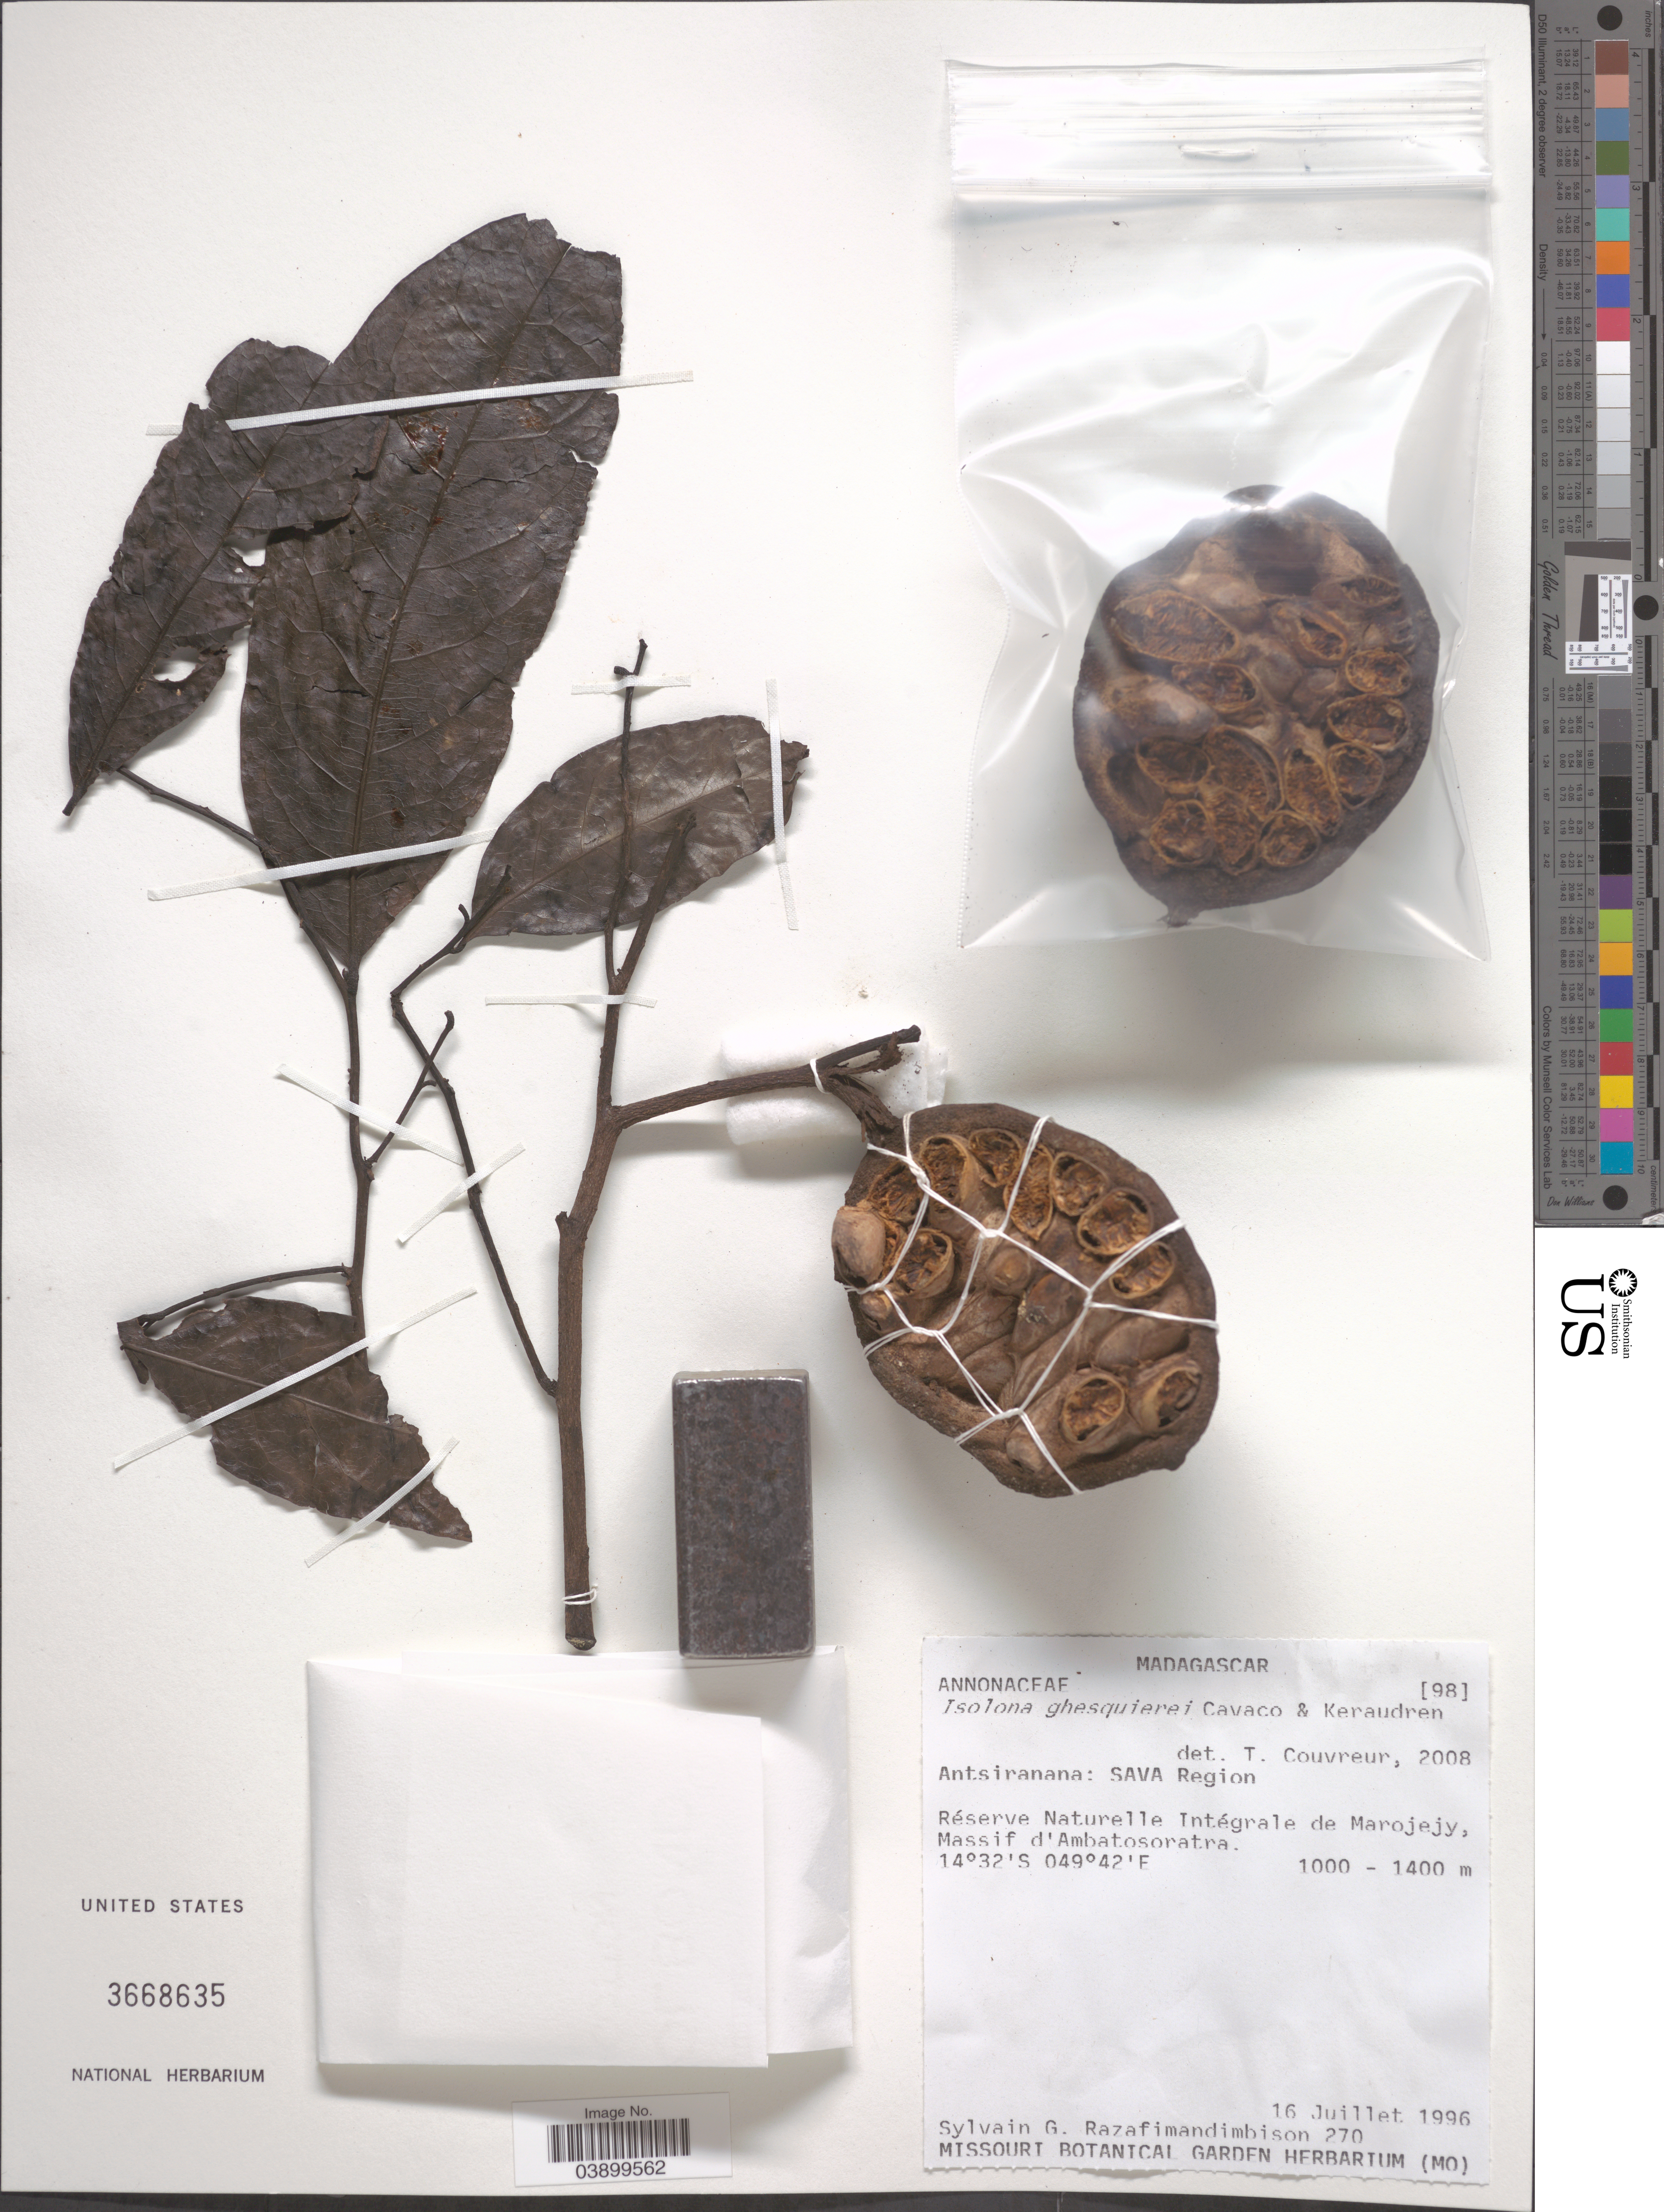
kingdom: Plantae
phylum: Tracheophyta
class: Magnoliopsida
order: Magnoliales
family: Annonaceae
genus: Isolona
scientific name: Isolona ghesquierei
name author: Cavaco & Keraudren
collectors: S. Razafimandimbison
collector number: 270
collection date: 1996-07-16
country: Madagascar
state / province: Sava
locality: Sava Region. Réserve Naturelle Intégrale de Marojejy, Massif d'Ambatosoratra.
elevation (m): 1000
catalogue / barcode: US 3668635